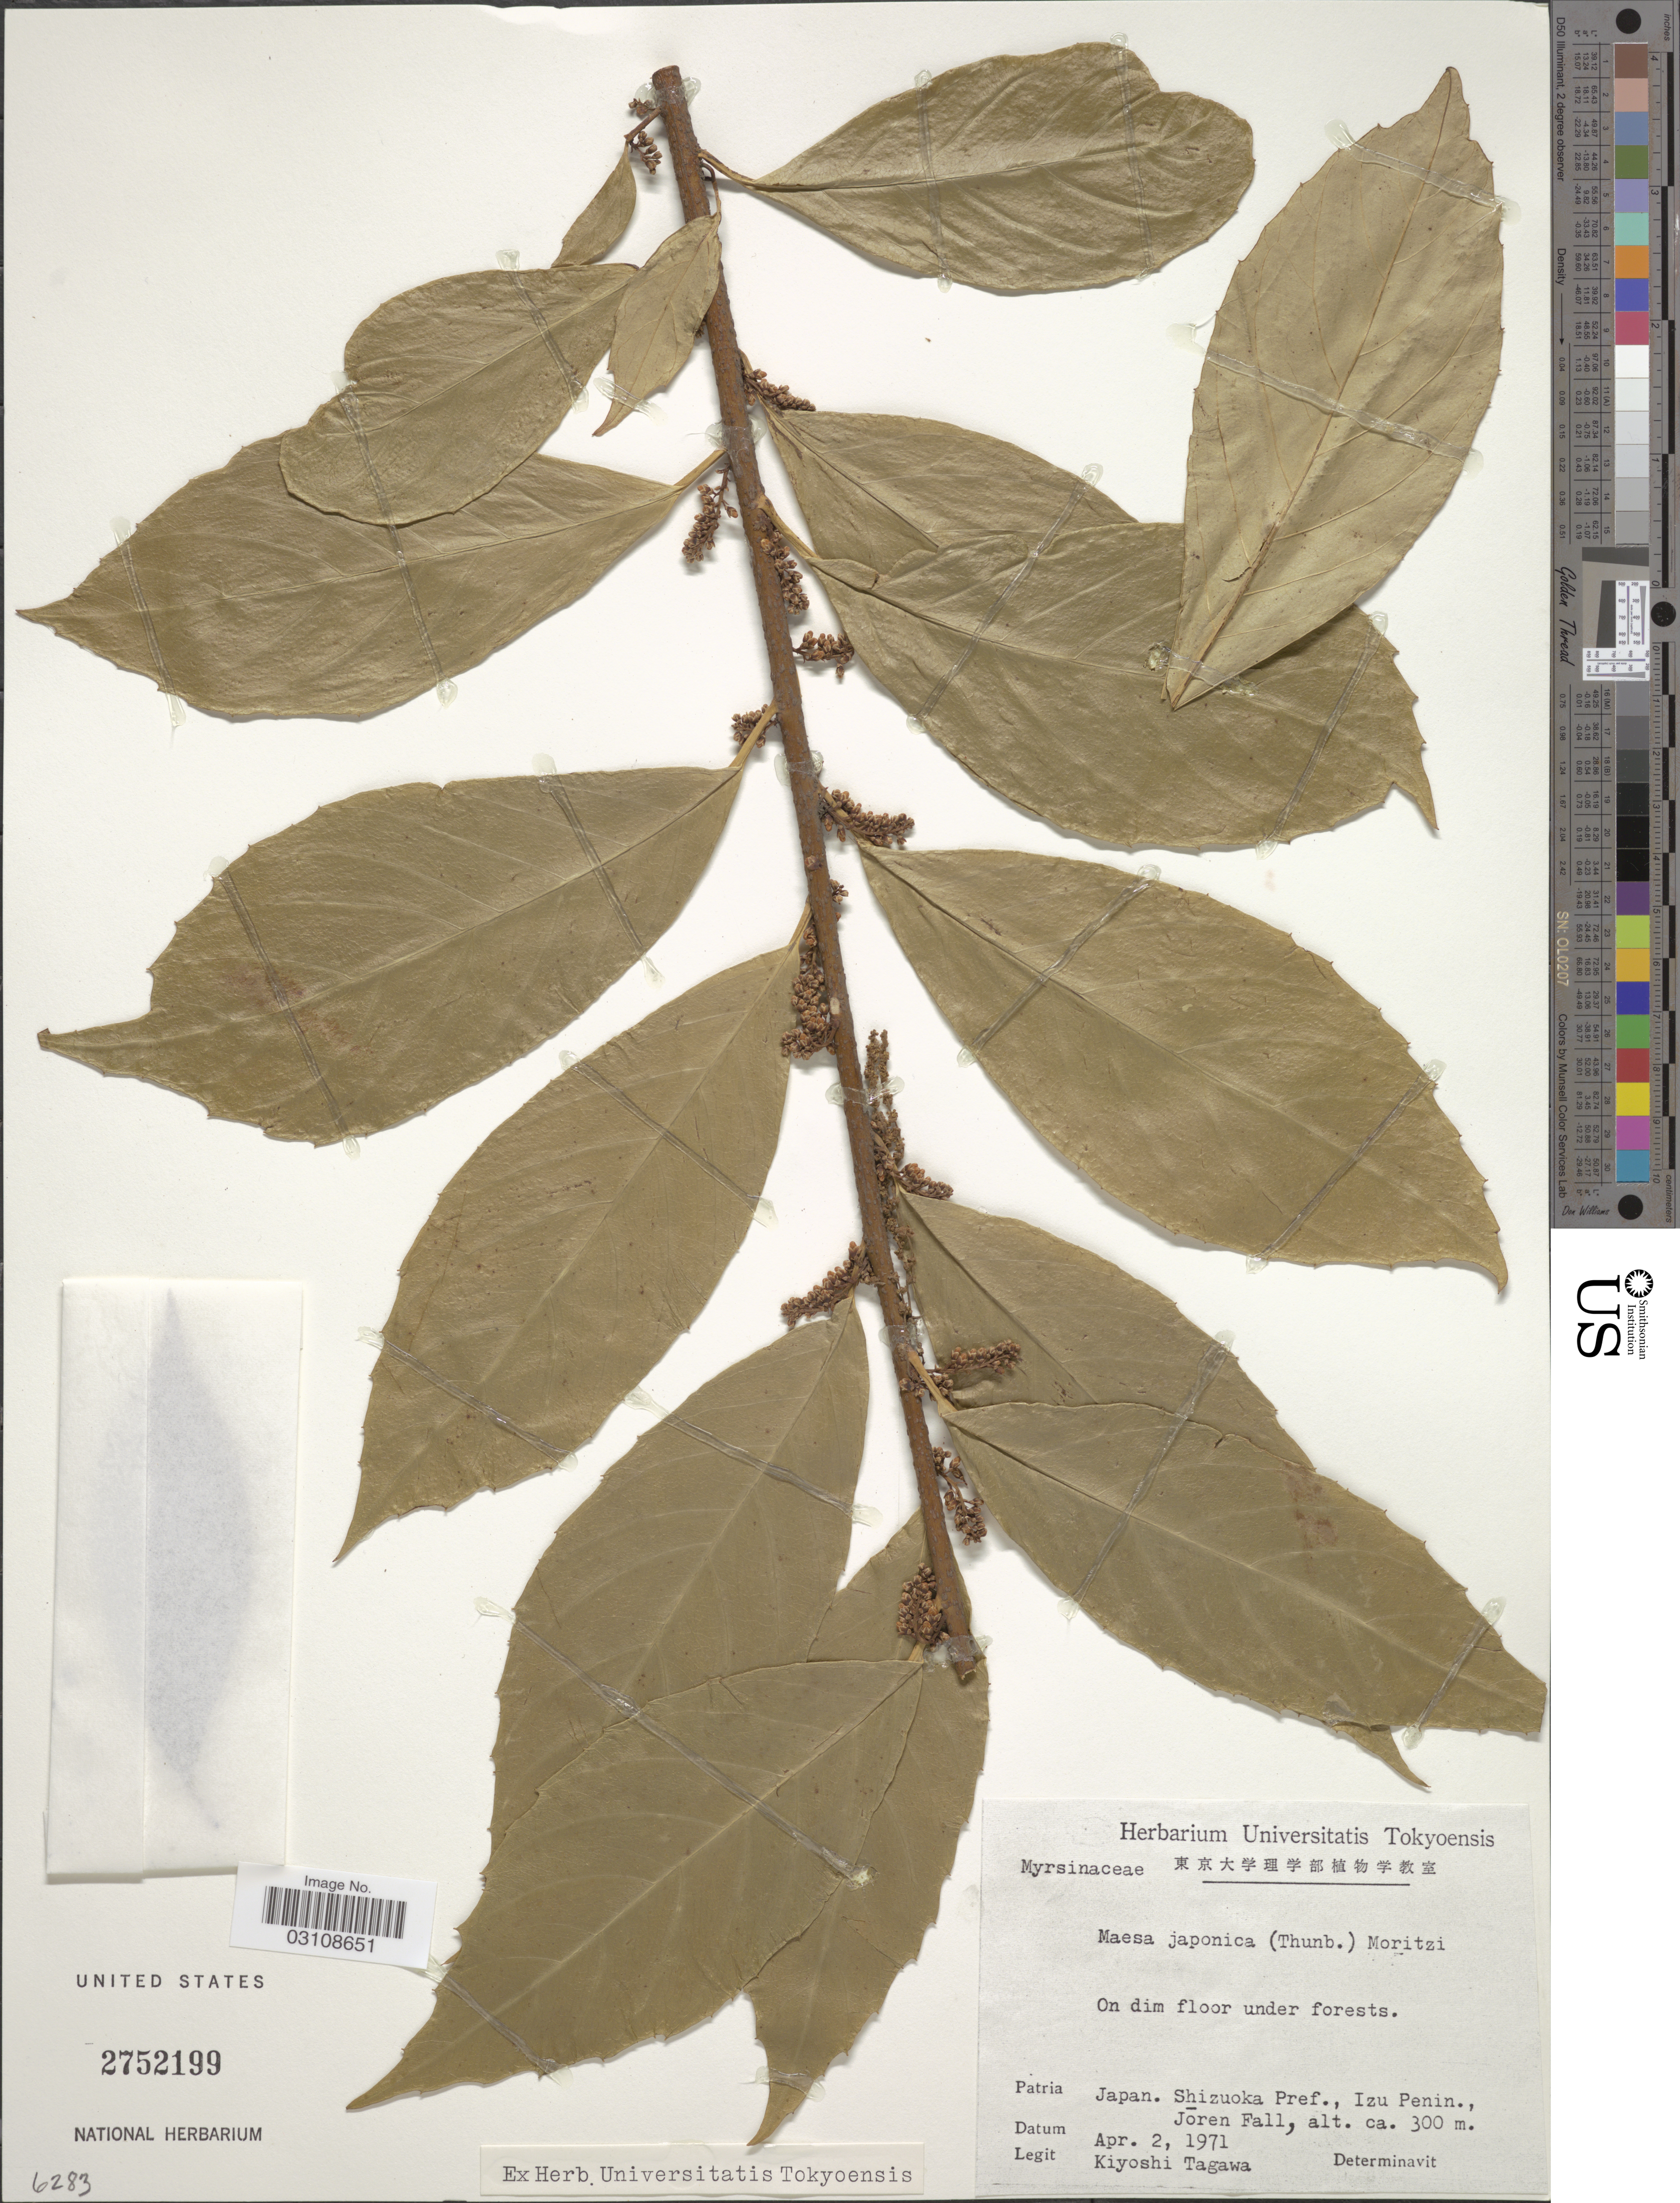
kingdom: Plantae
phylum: Tracheophyta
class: Magnoliopsida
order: Ericales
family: Primulaceae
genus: Maesa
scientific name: Maesa japonica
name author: Merr.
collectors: K. Tagawa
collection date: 1971-04-02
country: Japan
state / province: Sizuoka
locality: Shizuoka Pref., Izu Penin., Joren Fall.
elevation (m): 300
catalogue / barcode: US 2752199